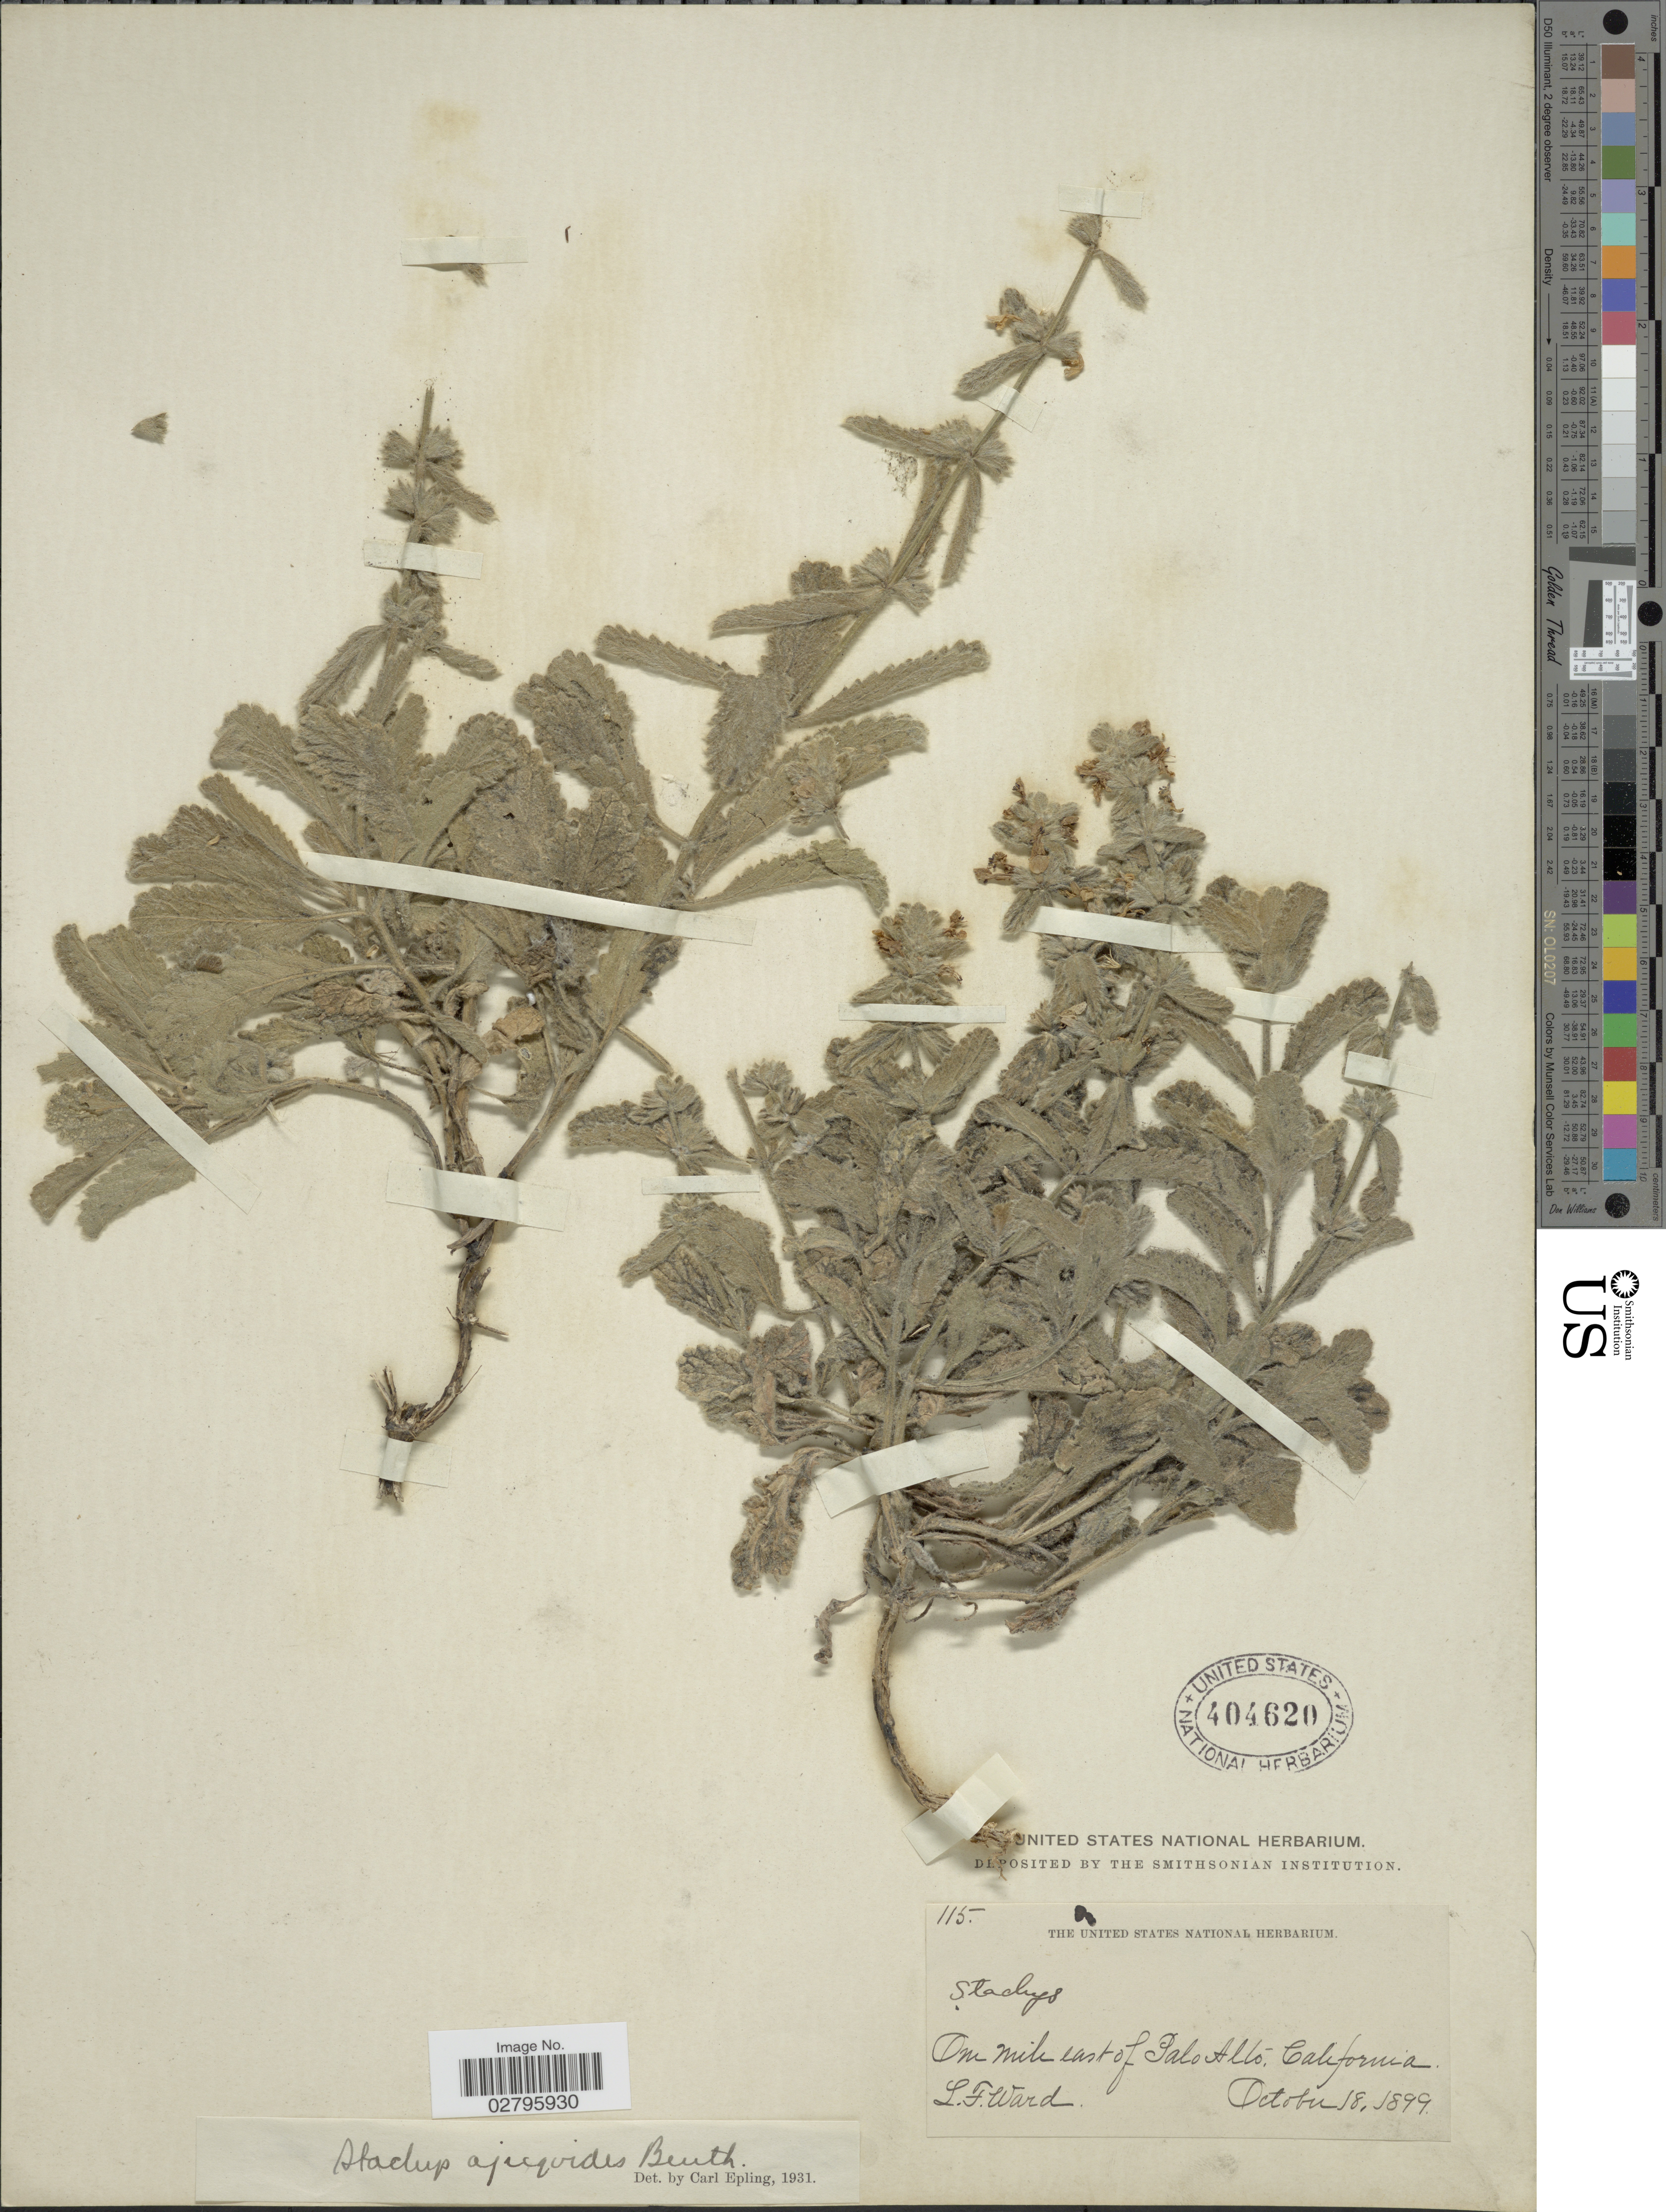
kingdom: Plantae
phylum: Tracheophyta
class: Magnoliopsida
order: Lamiales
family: Lamiaceae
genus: Stachys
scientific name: Stachys ajugoides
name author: Benth.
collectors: L. Ward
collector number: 115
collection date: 1899-10-18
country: United States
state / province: California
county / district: Santa Clara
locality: One Mile east of Palo Alto.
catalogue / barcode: US 404620